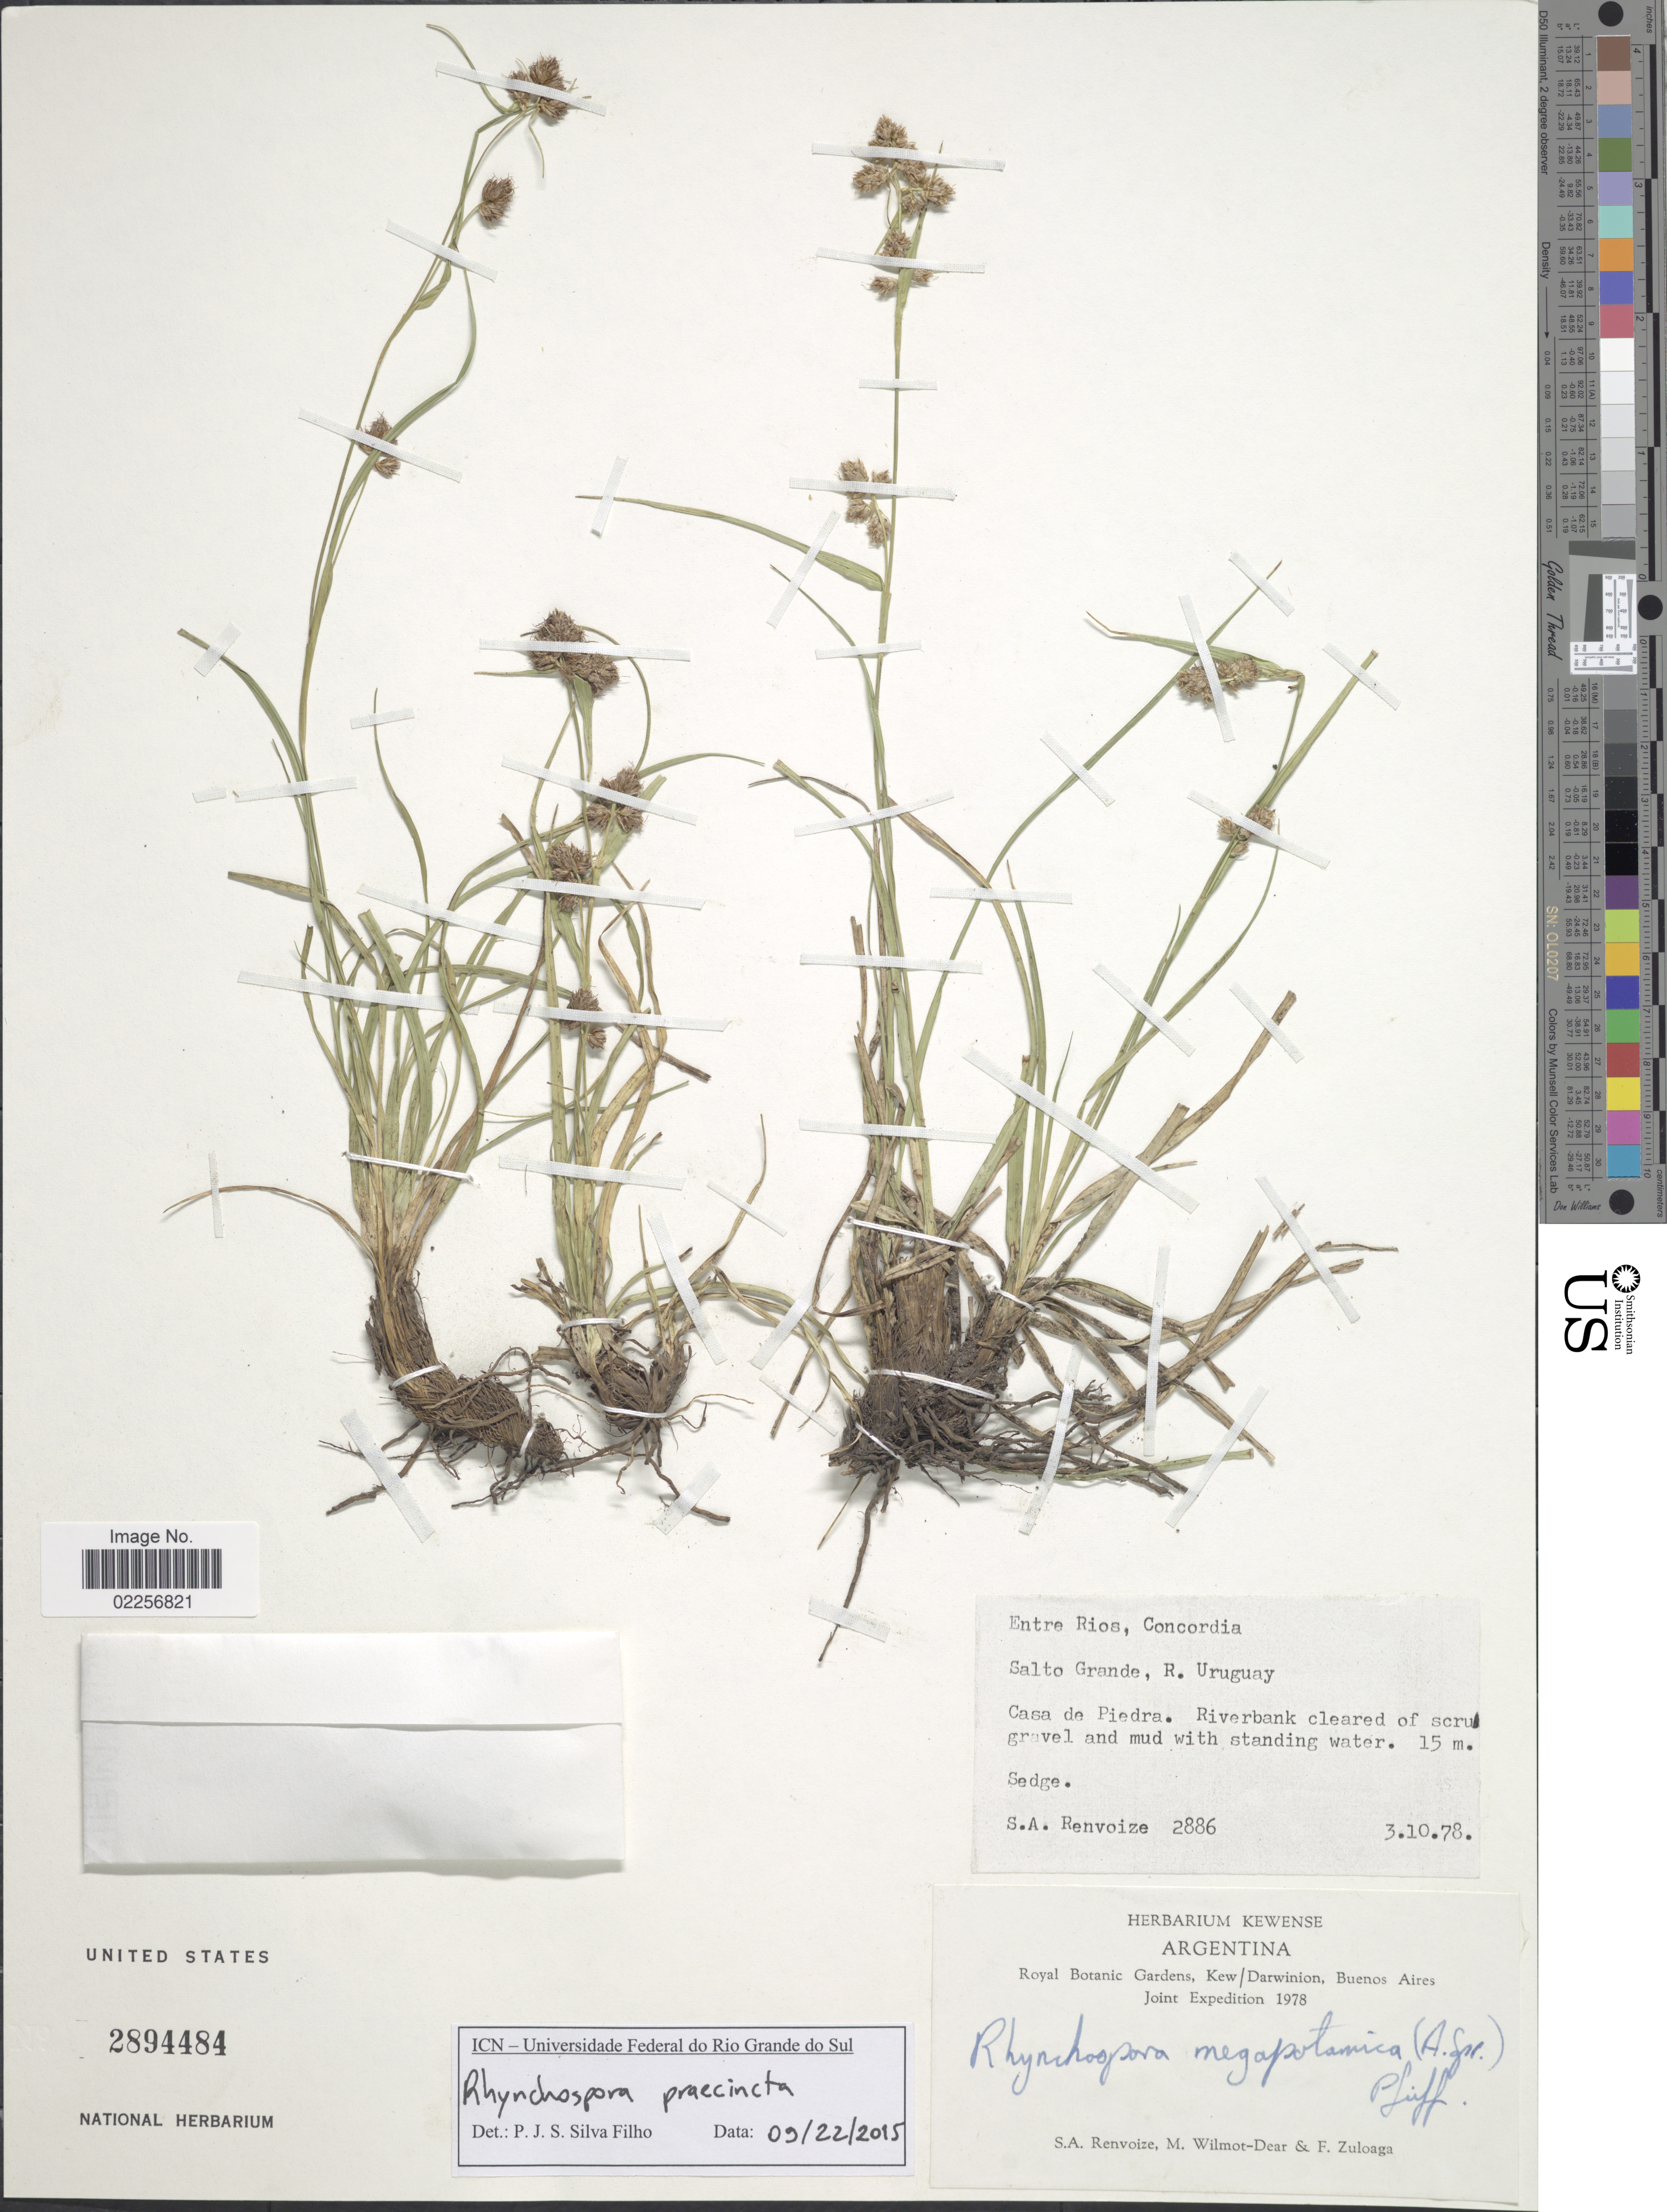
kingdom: Plantae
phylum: Tracheophyta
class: Liliopsida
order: Poales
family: Cyperaceae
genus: Rhynchospora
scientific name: Rhynchospora praecincta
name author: Maury ex Micheli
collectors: S. A. Renvoize, M. Wilmot-Dear & F. Zuloaga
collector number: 2886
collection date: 1978-10-03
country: Argentina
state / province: Entre Rios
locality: Concordia. Salto Grande, R. Uruguay. Casa de Piedra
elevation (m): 15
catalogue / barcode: US 2894484